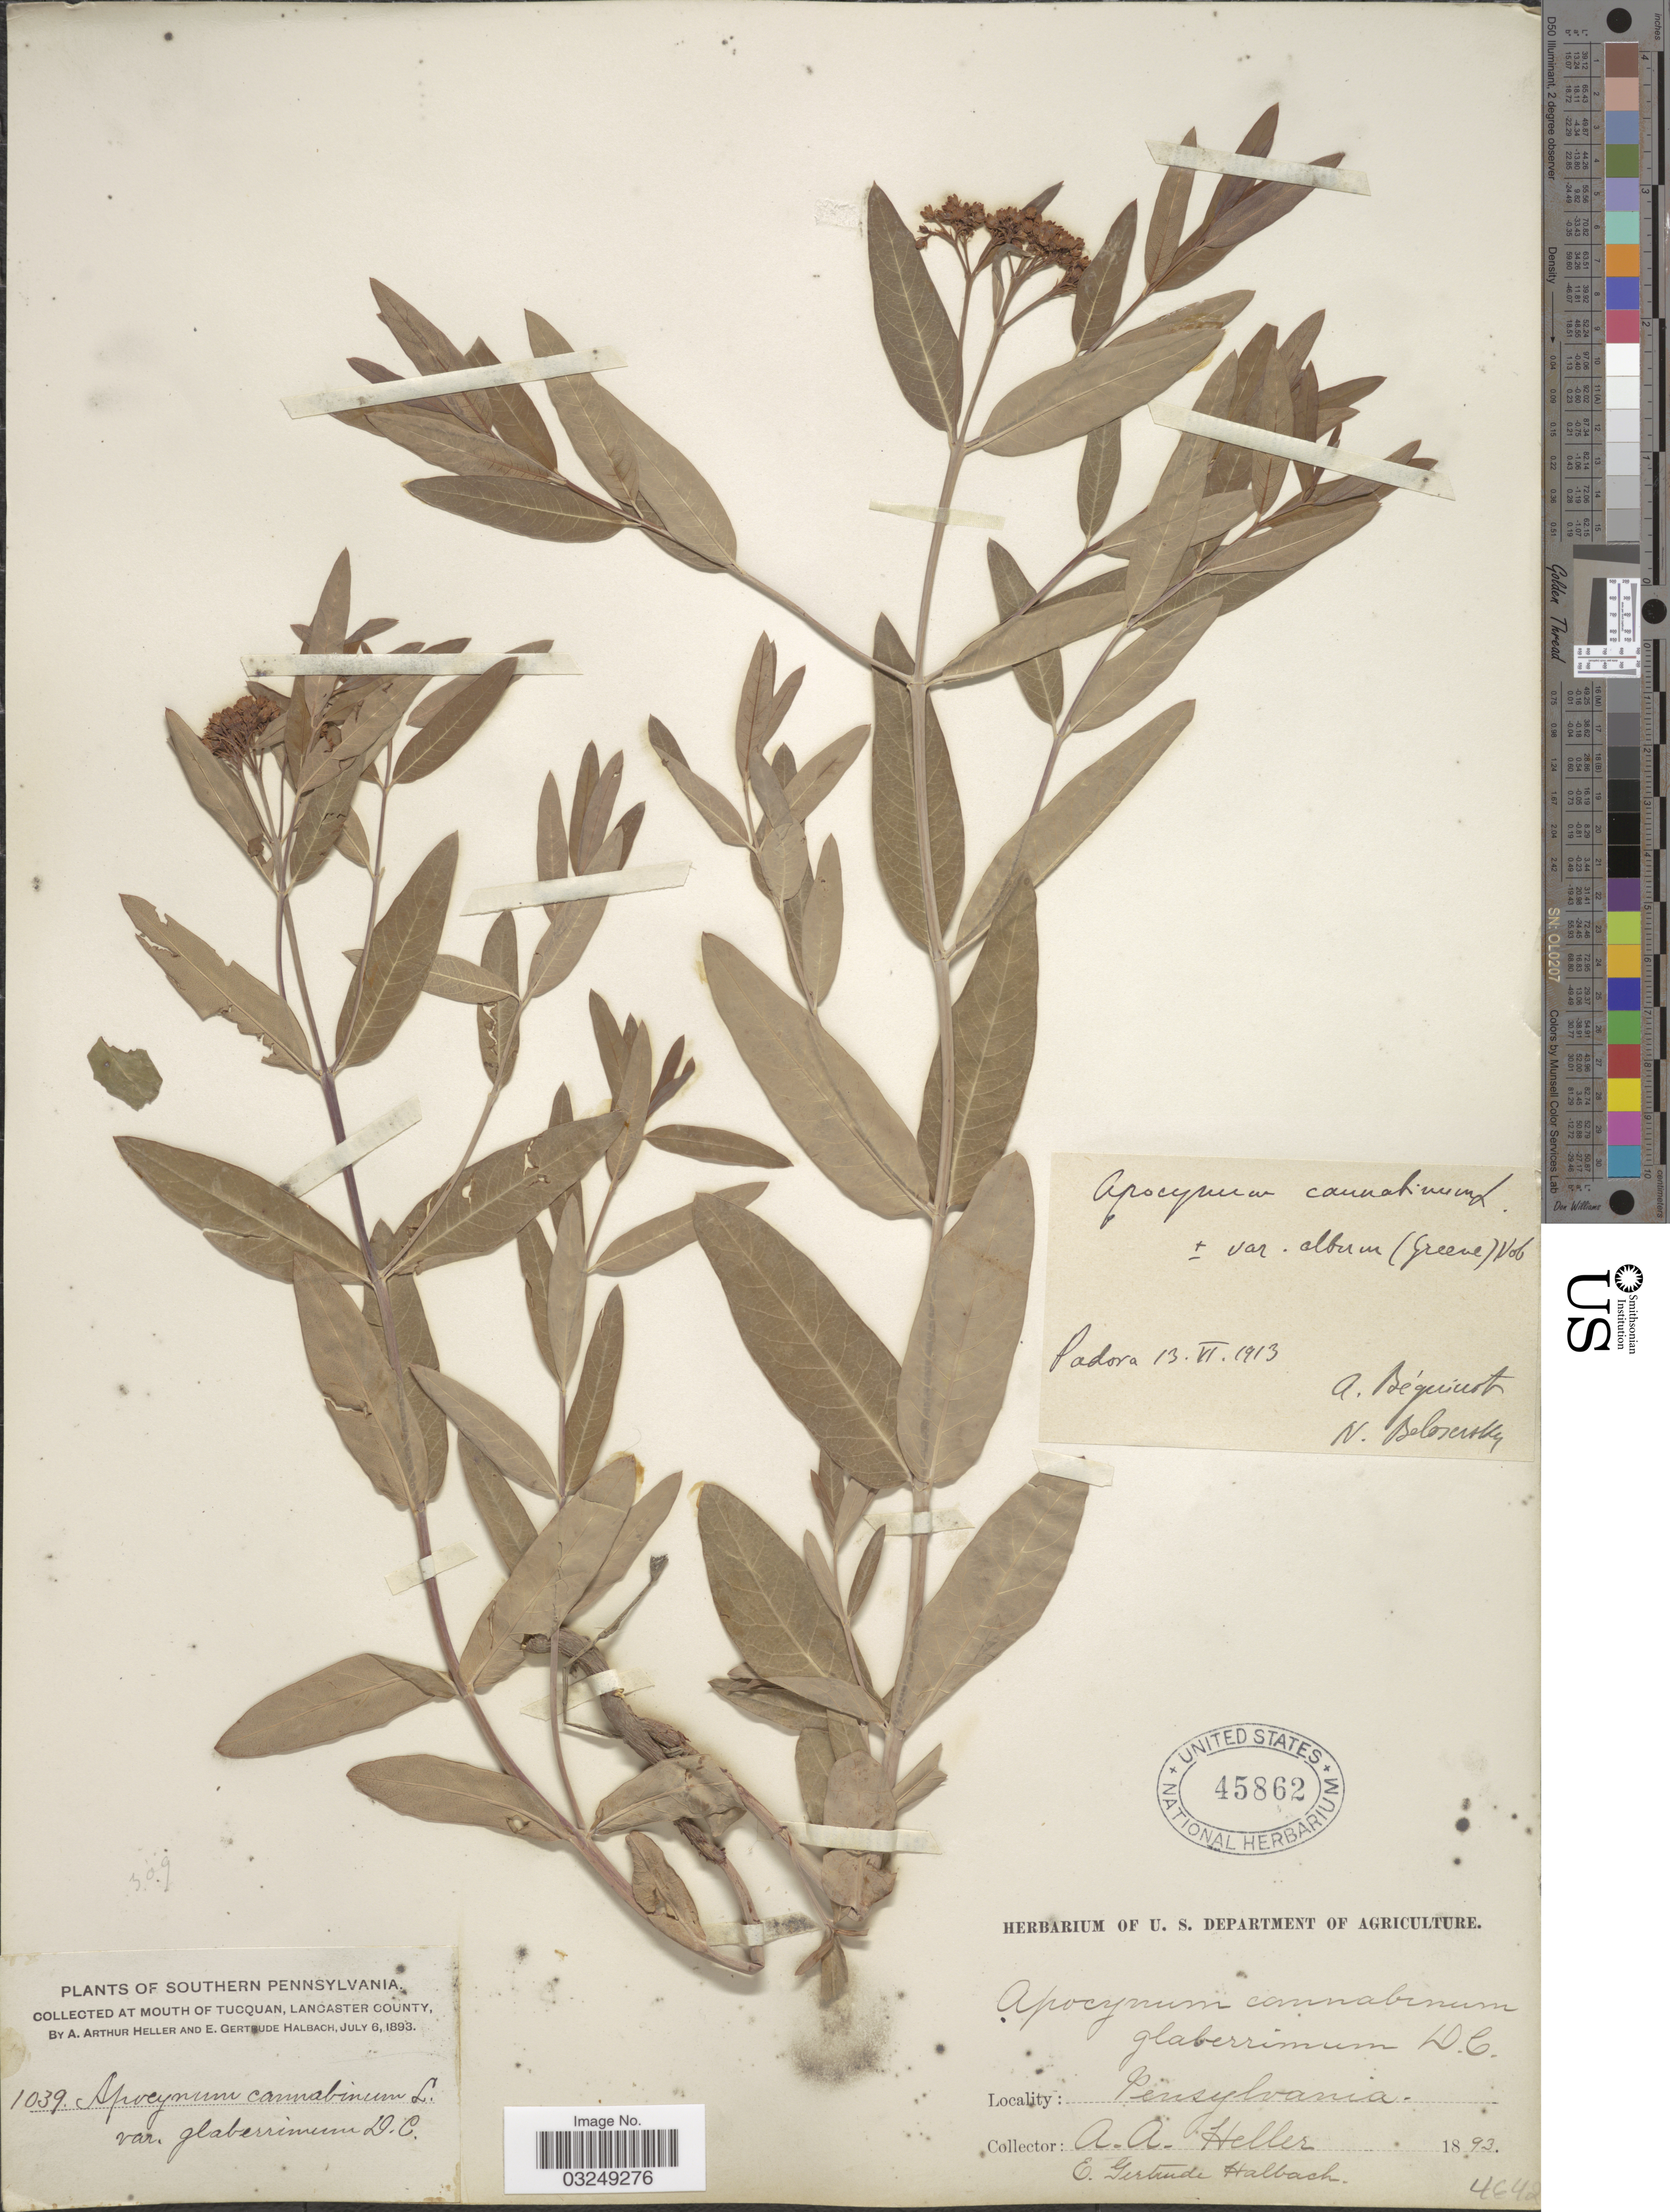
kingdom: Plantae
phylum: Tracheophyta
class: Magnoliopsida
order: Gentianales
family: Apocynaceae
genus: Apocynum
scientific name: Apocynum album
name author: Greene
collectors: A. A. Heller & E. G. Halbach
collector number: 1039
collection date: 1893-07-06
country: United States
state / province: Pennsylvania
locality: Southern Pennsylvania. Collected at Mouth of Tucquan, Lancaster County.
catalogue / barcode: US 45862